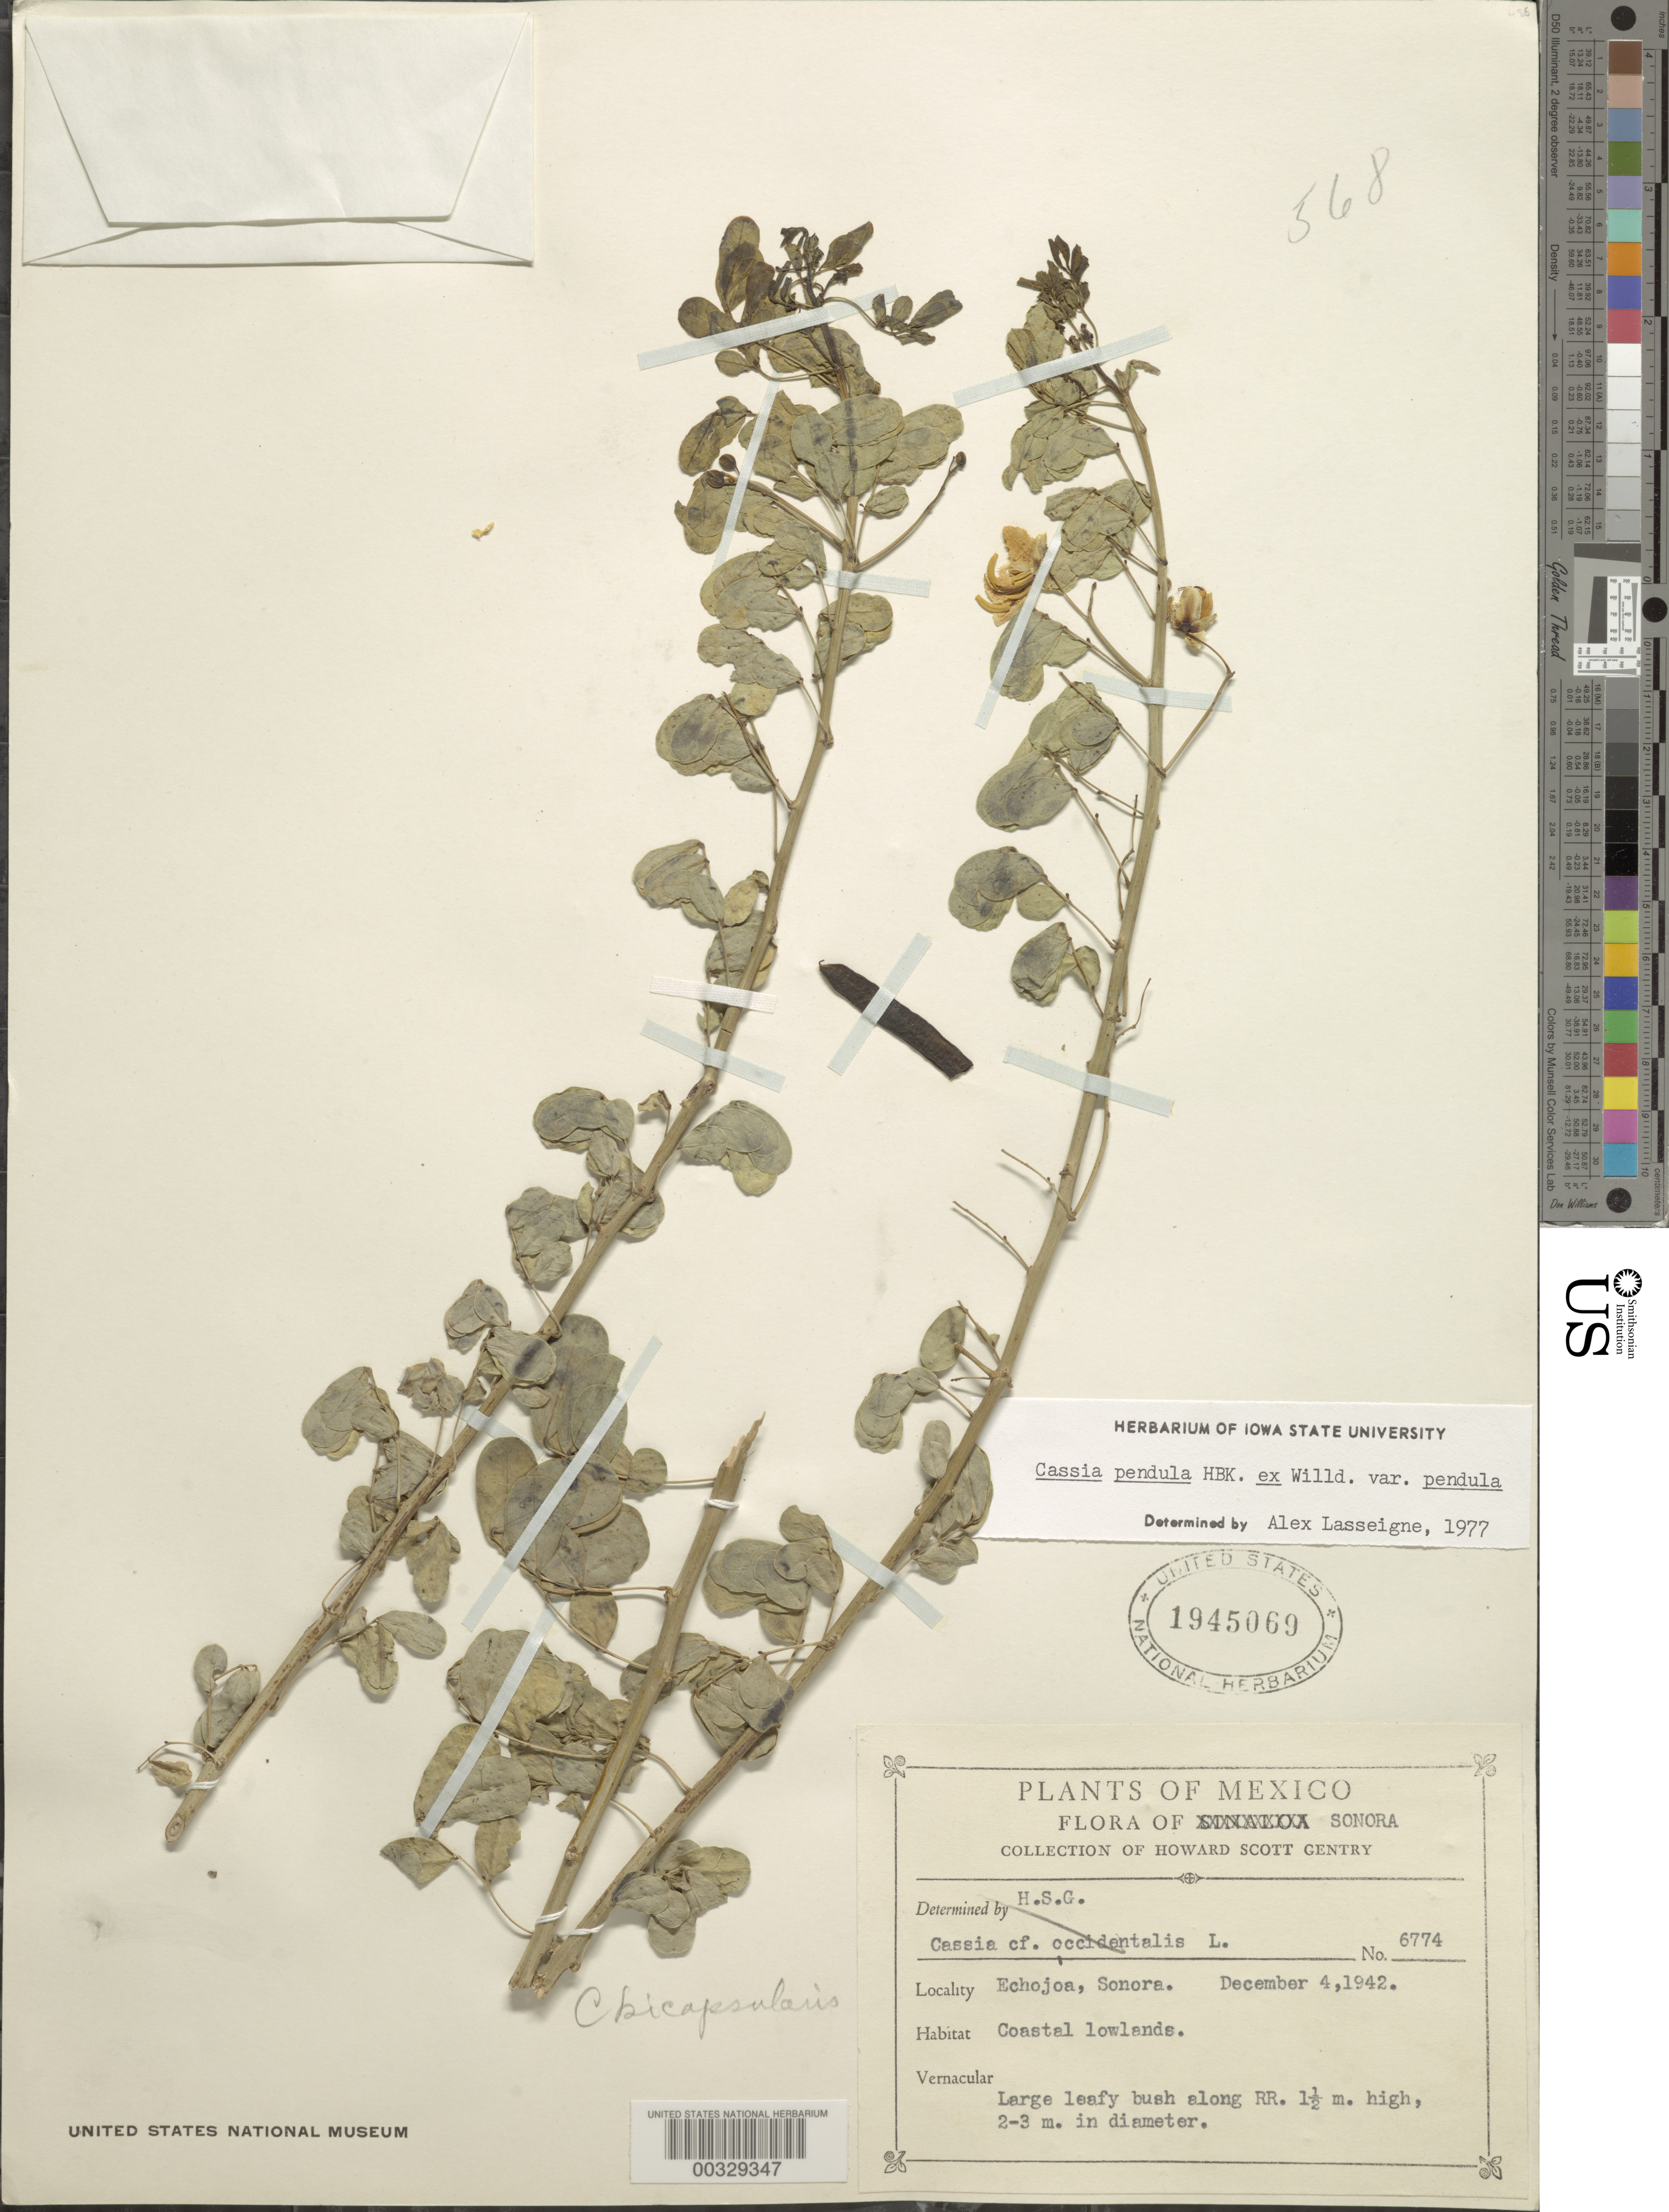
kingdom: Plantae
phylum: Tracheophyta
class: Magnoliopsida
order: Fabales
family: Fabaceae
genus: Senna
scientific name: Senna pendula var. pendula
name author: (Humb. & Bonpl. ex Willd.) H.S. Irwin & Barneby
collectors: H. S. Gentry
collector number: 6774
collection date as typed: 04 Dec 1942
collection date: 1942-12-04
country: Mexico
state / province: Sonora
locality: Echojoa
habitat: Coastal lowlands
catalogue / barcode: US 1945069